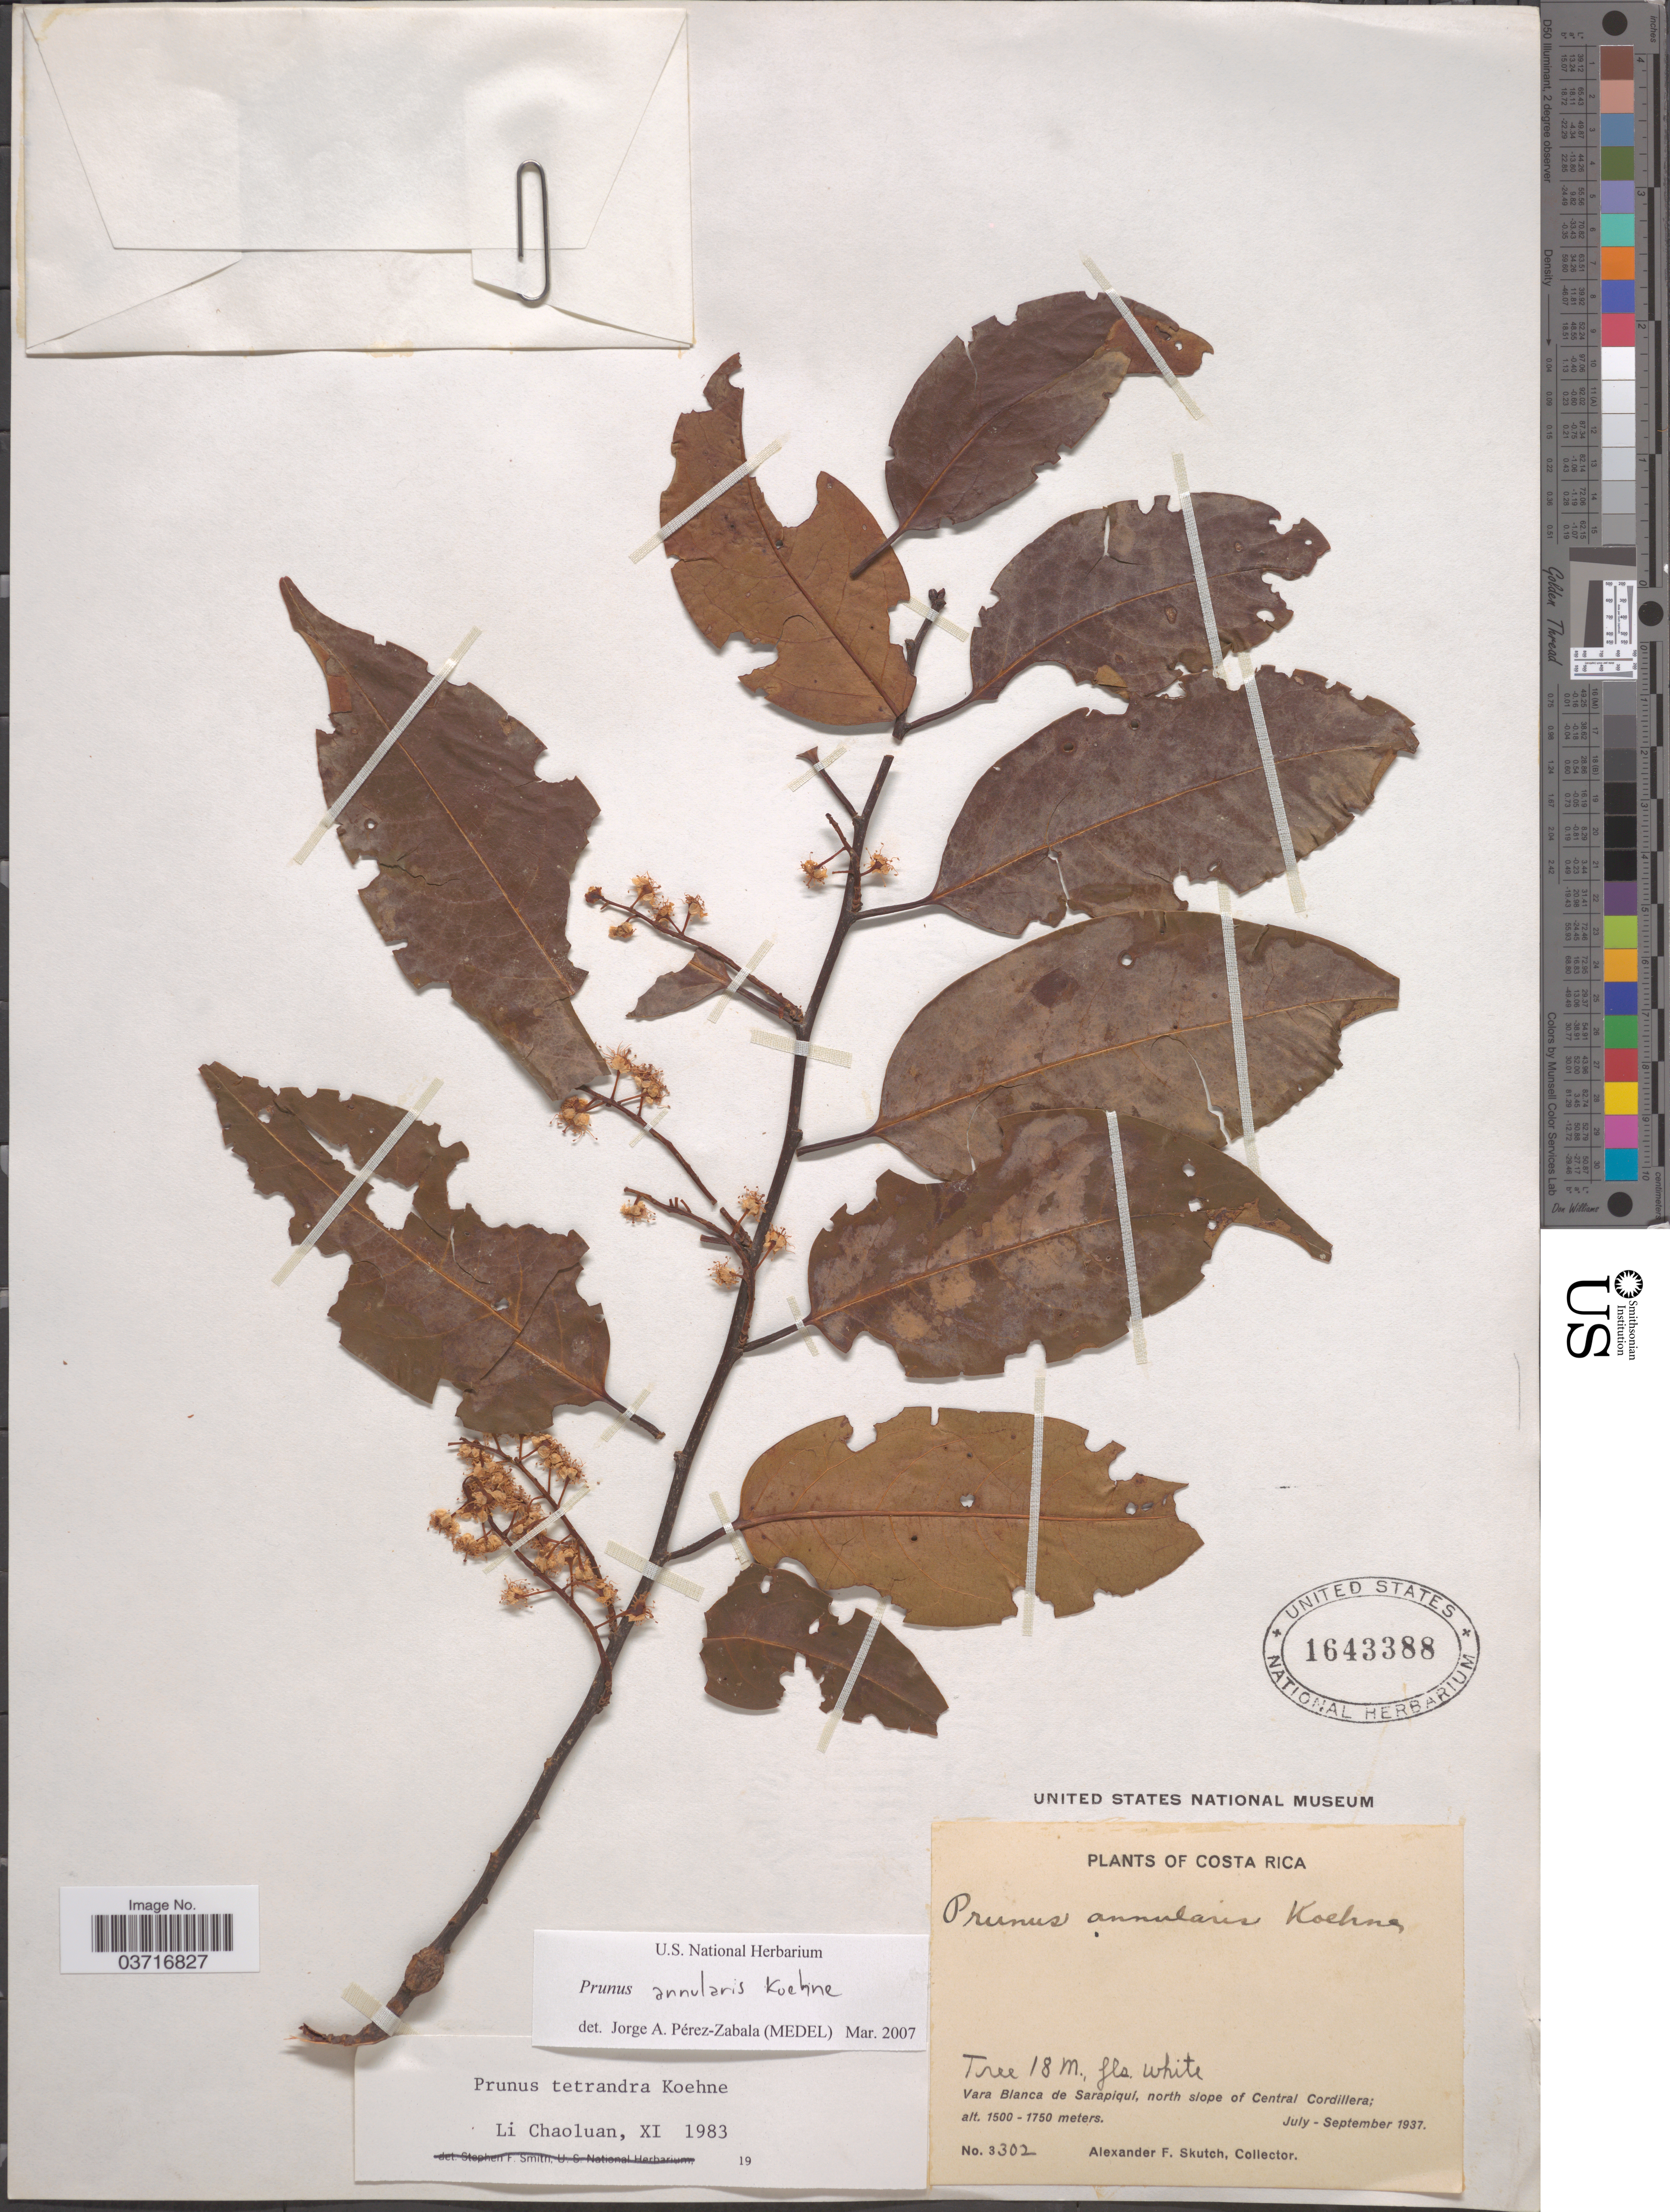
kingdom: Plantae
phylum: Tracheophyta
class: Magnoliopsida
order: Rosales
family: Rosaceae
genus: Prunus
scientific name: Prunus annularis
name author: Koehne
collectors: A. F. Skutch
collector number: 3302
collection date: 1937-07/1937-09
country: Costa Rica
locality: Vara Blanca de Sarapiqui, north slope of Central Cordillera.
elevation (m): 1500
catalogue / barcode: US 1643388